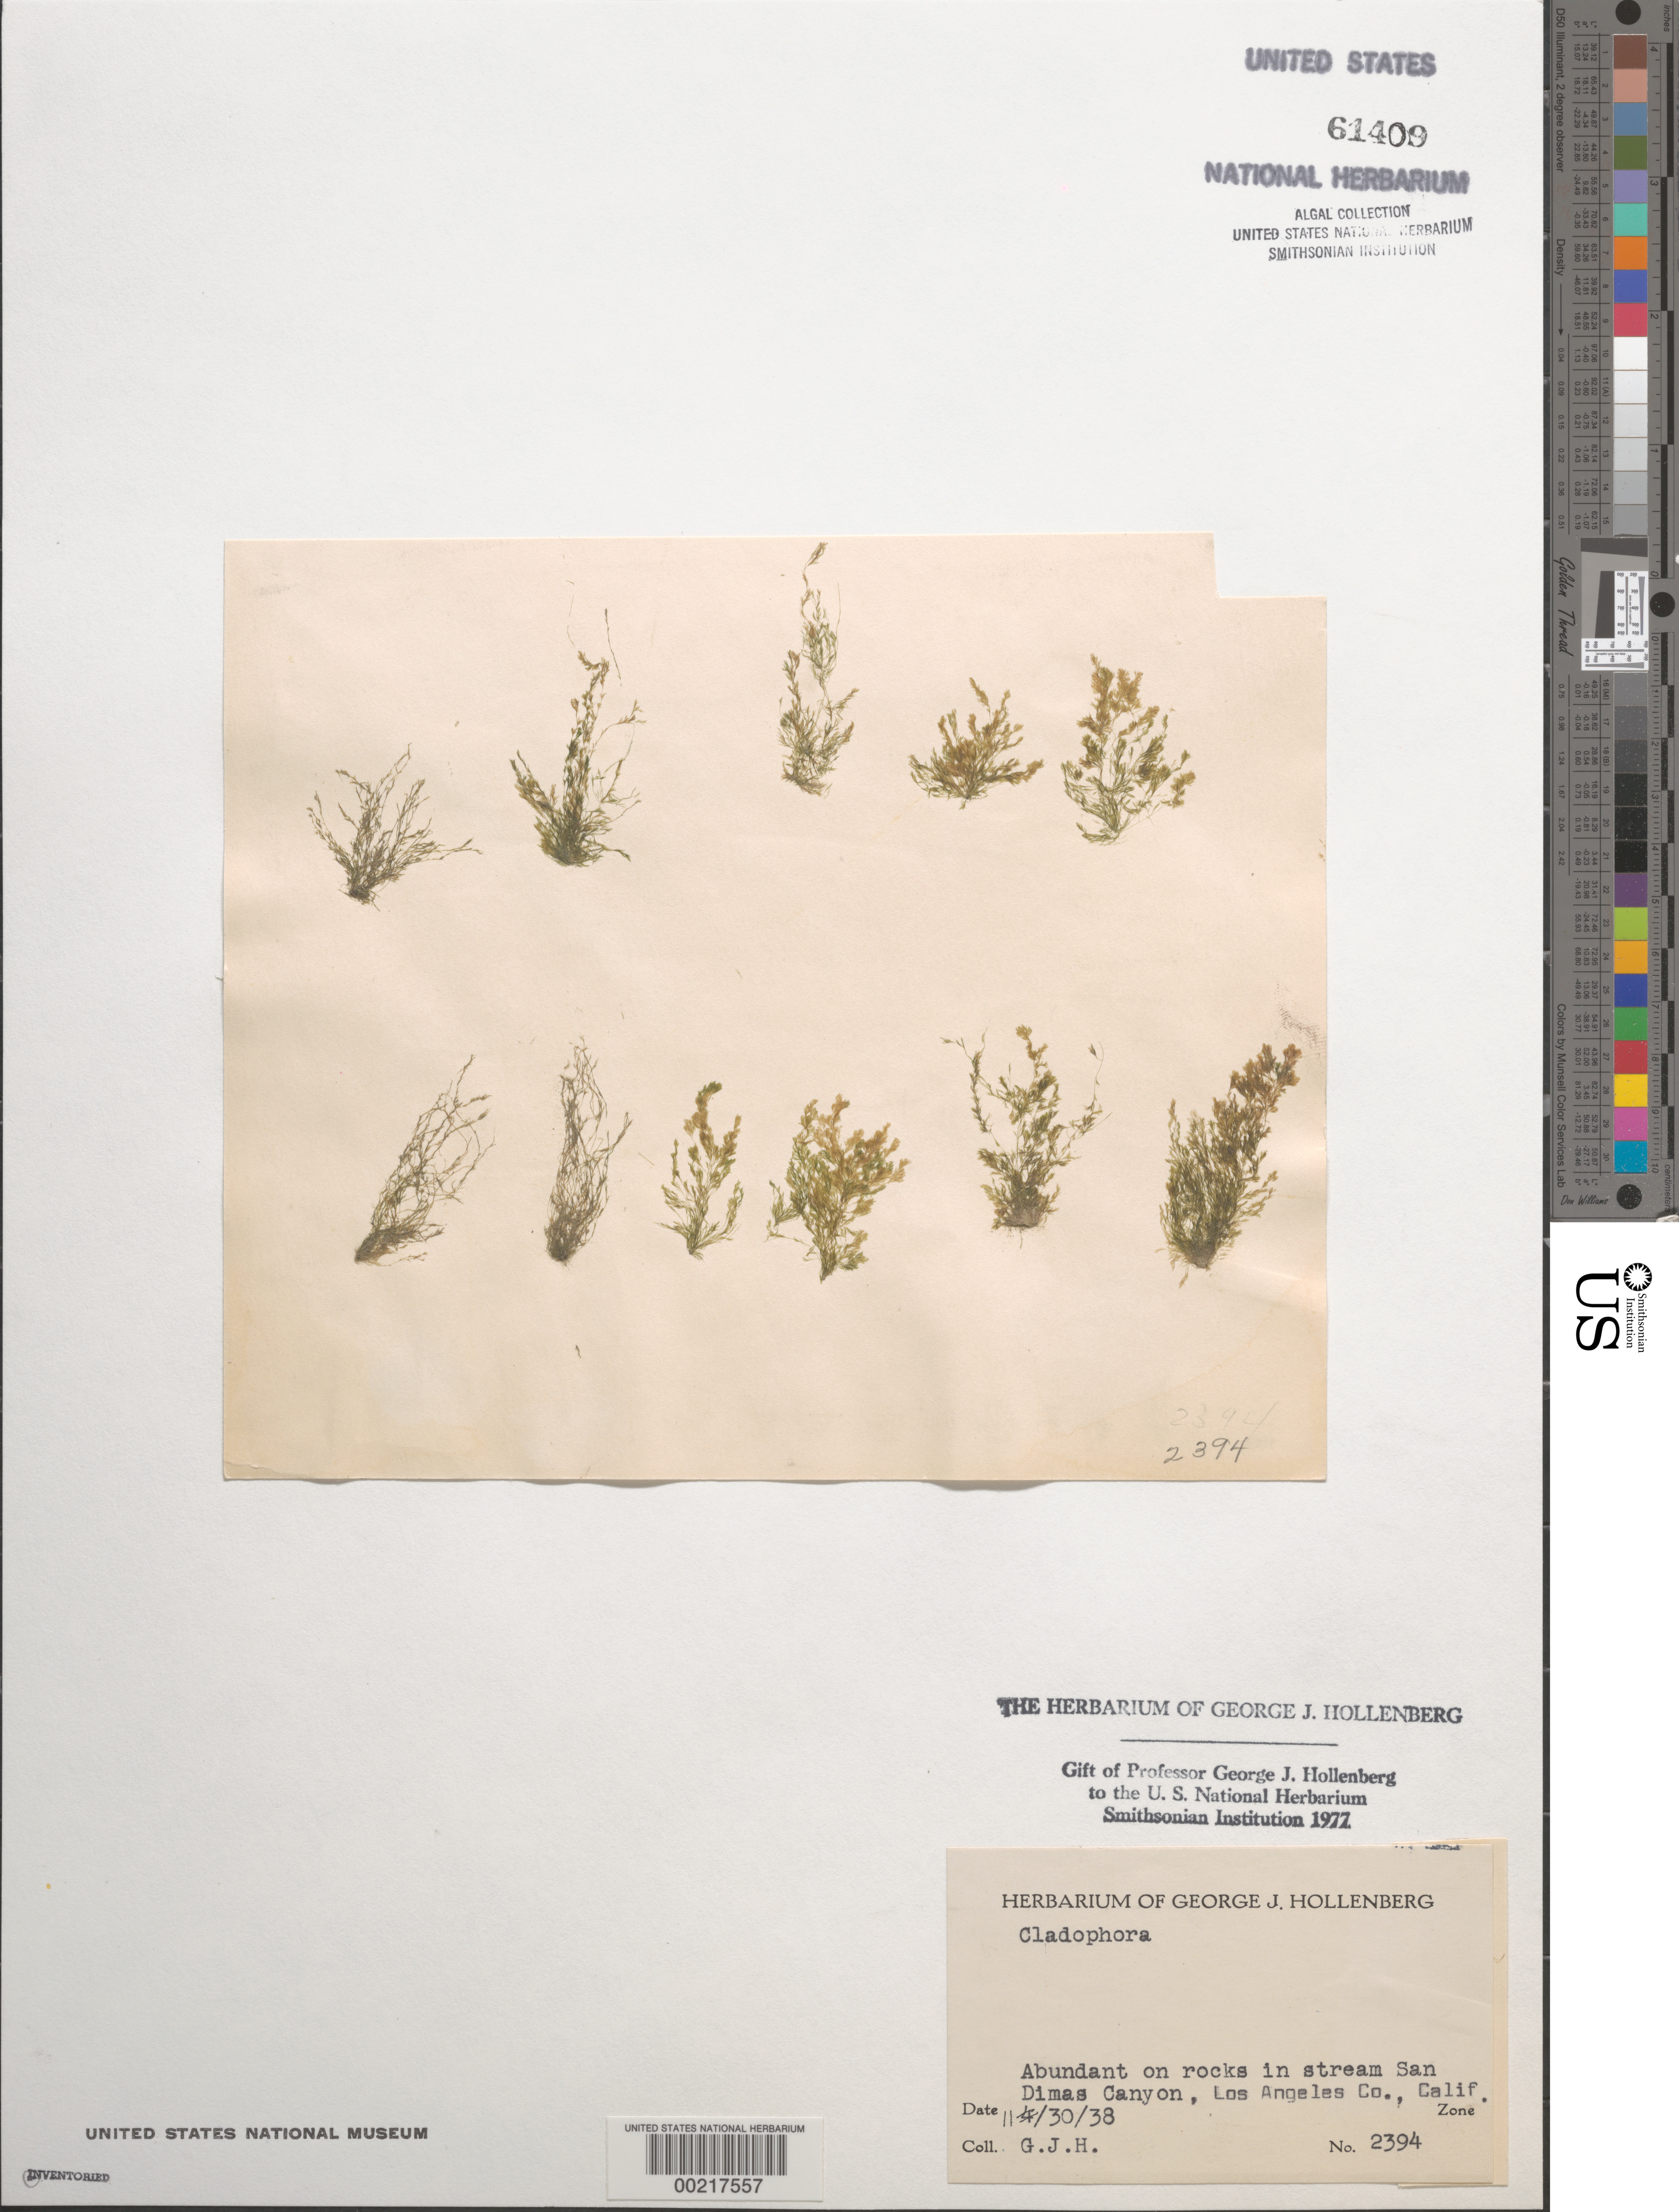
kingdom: Plantae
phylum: Chlorophyta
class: Ulvophyceae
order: Cladophorales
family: Cladophoraceae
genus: Cladophora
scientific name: Cladophora sp.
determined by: Hollenberg, George J.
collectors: G. Hollenberg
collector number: GJH 2394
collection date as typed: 30 Nov 1938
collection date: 1938-11-30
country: United States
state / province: California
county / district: Los Angeles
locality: San Dimas Canyon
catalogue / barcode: US 61409